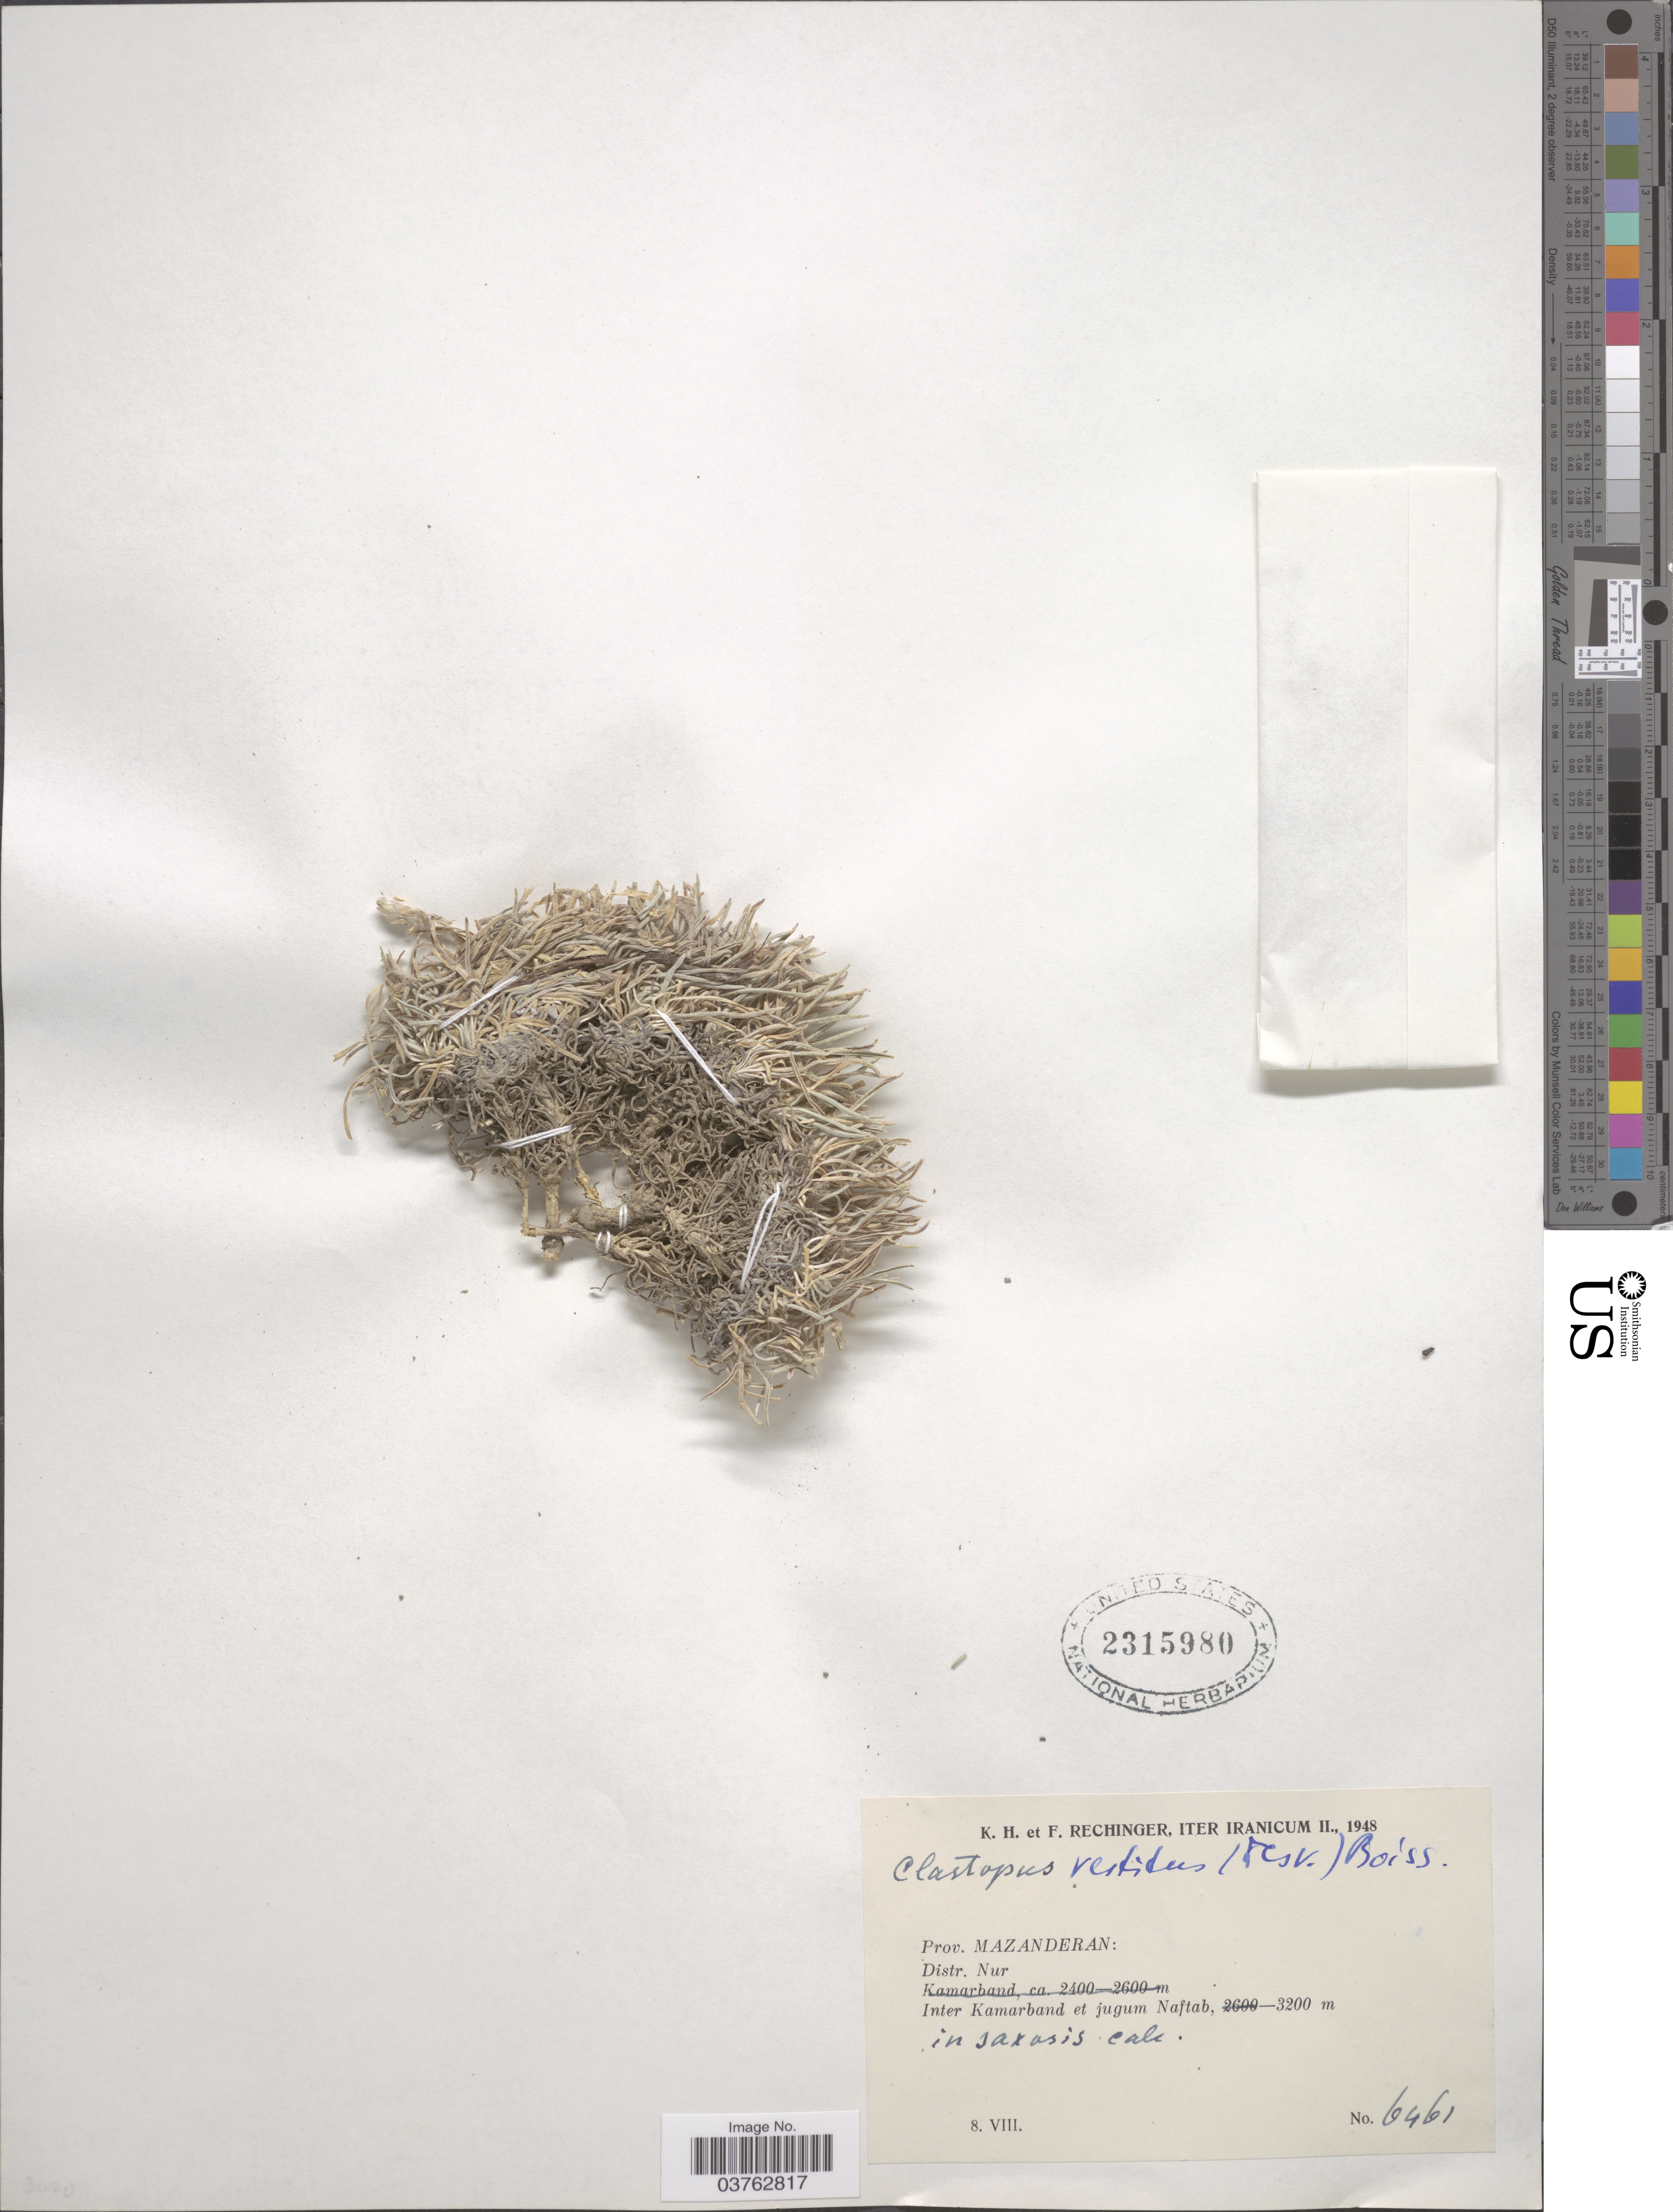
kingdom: Plantae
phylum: Tracheophyta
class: Magnoliopsida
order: Brassicales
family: Brassicaceae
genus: Clastopus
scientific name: Clastopus vestitus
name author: (Desv.) Boiss.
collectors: K. H. Rechinger & F. Rechinger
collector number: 6461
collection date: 1948-08-08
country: Iran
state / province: Mazandaran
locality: Prov. Mazanderan: Distr. Nur. Inter Kamarband et jugum Naftab.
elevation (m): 3200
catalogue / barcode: US 2315980